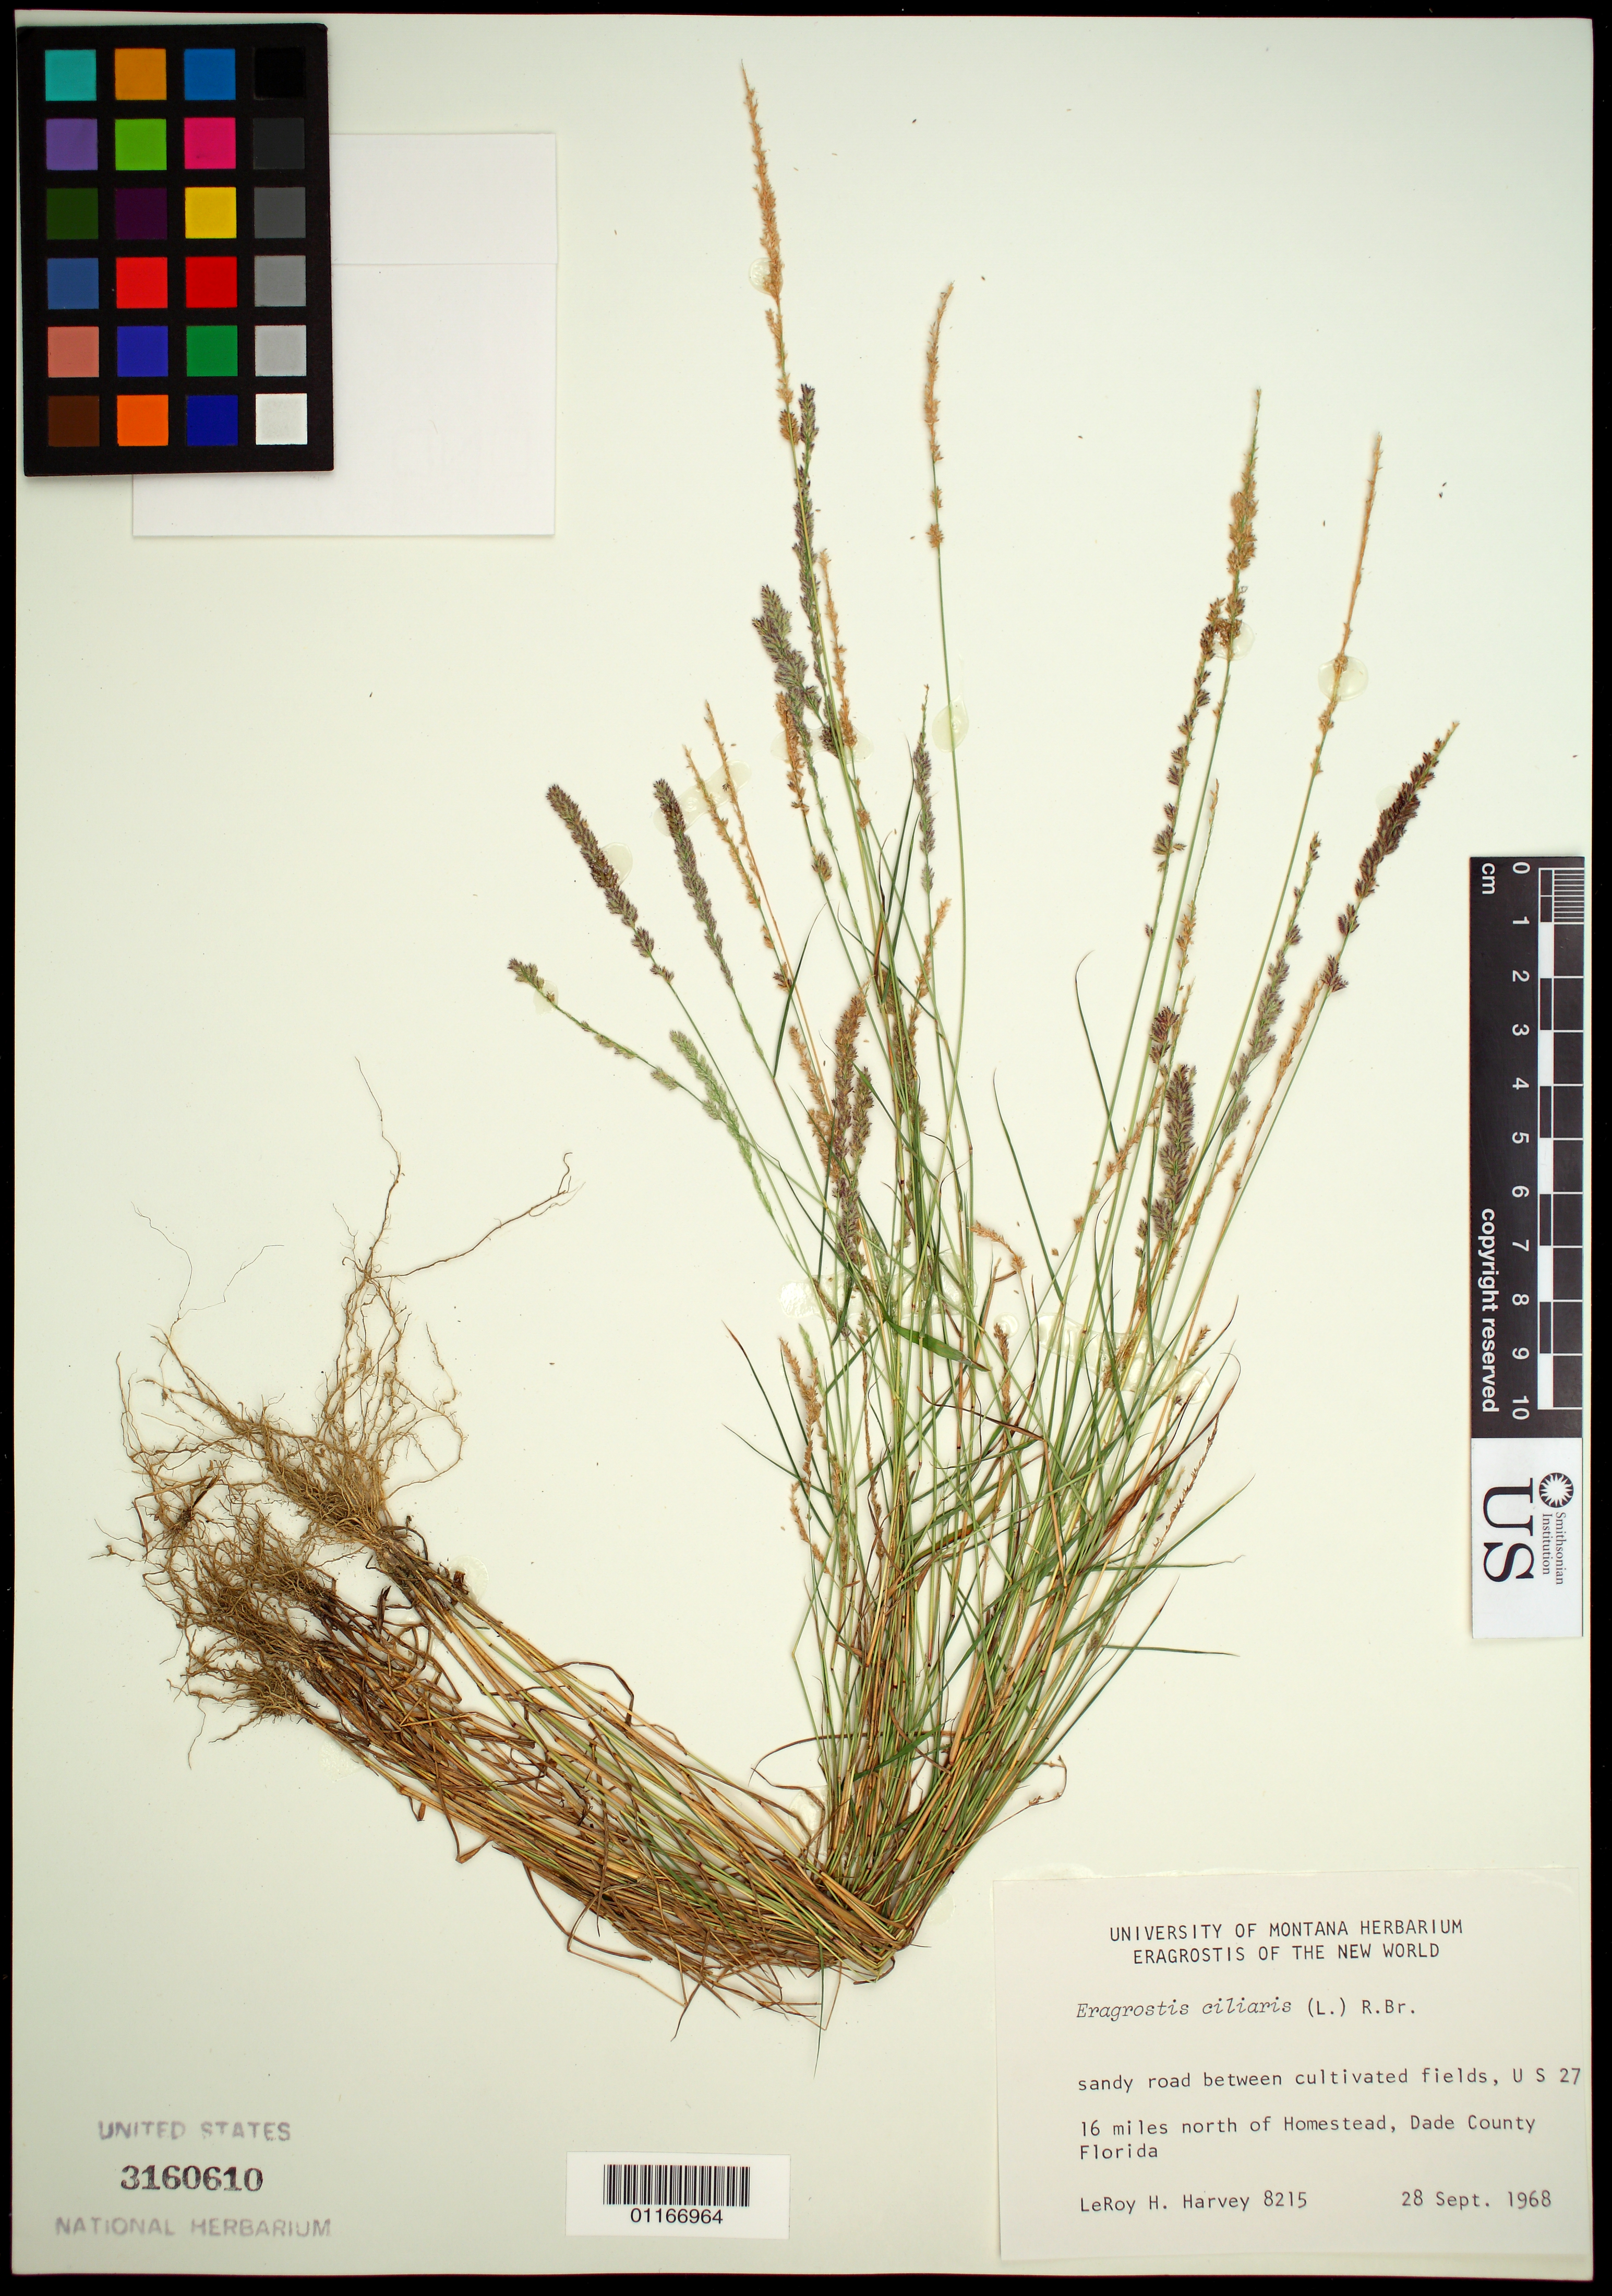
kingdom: Plantae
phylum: Tracheophyta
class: Liliopsida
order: Poales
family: Poaceae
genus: Eragrostis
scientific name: Eragrostis ciliaris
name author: (L.) R. Br.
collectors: L. H. Harvey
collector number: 8215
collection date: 1968-09-28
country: United States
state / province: Florida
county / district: Dade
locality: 16 miles north of Homestead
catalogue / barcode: US 3160610